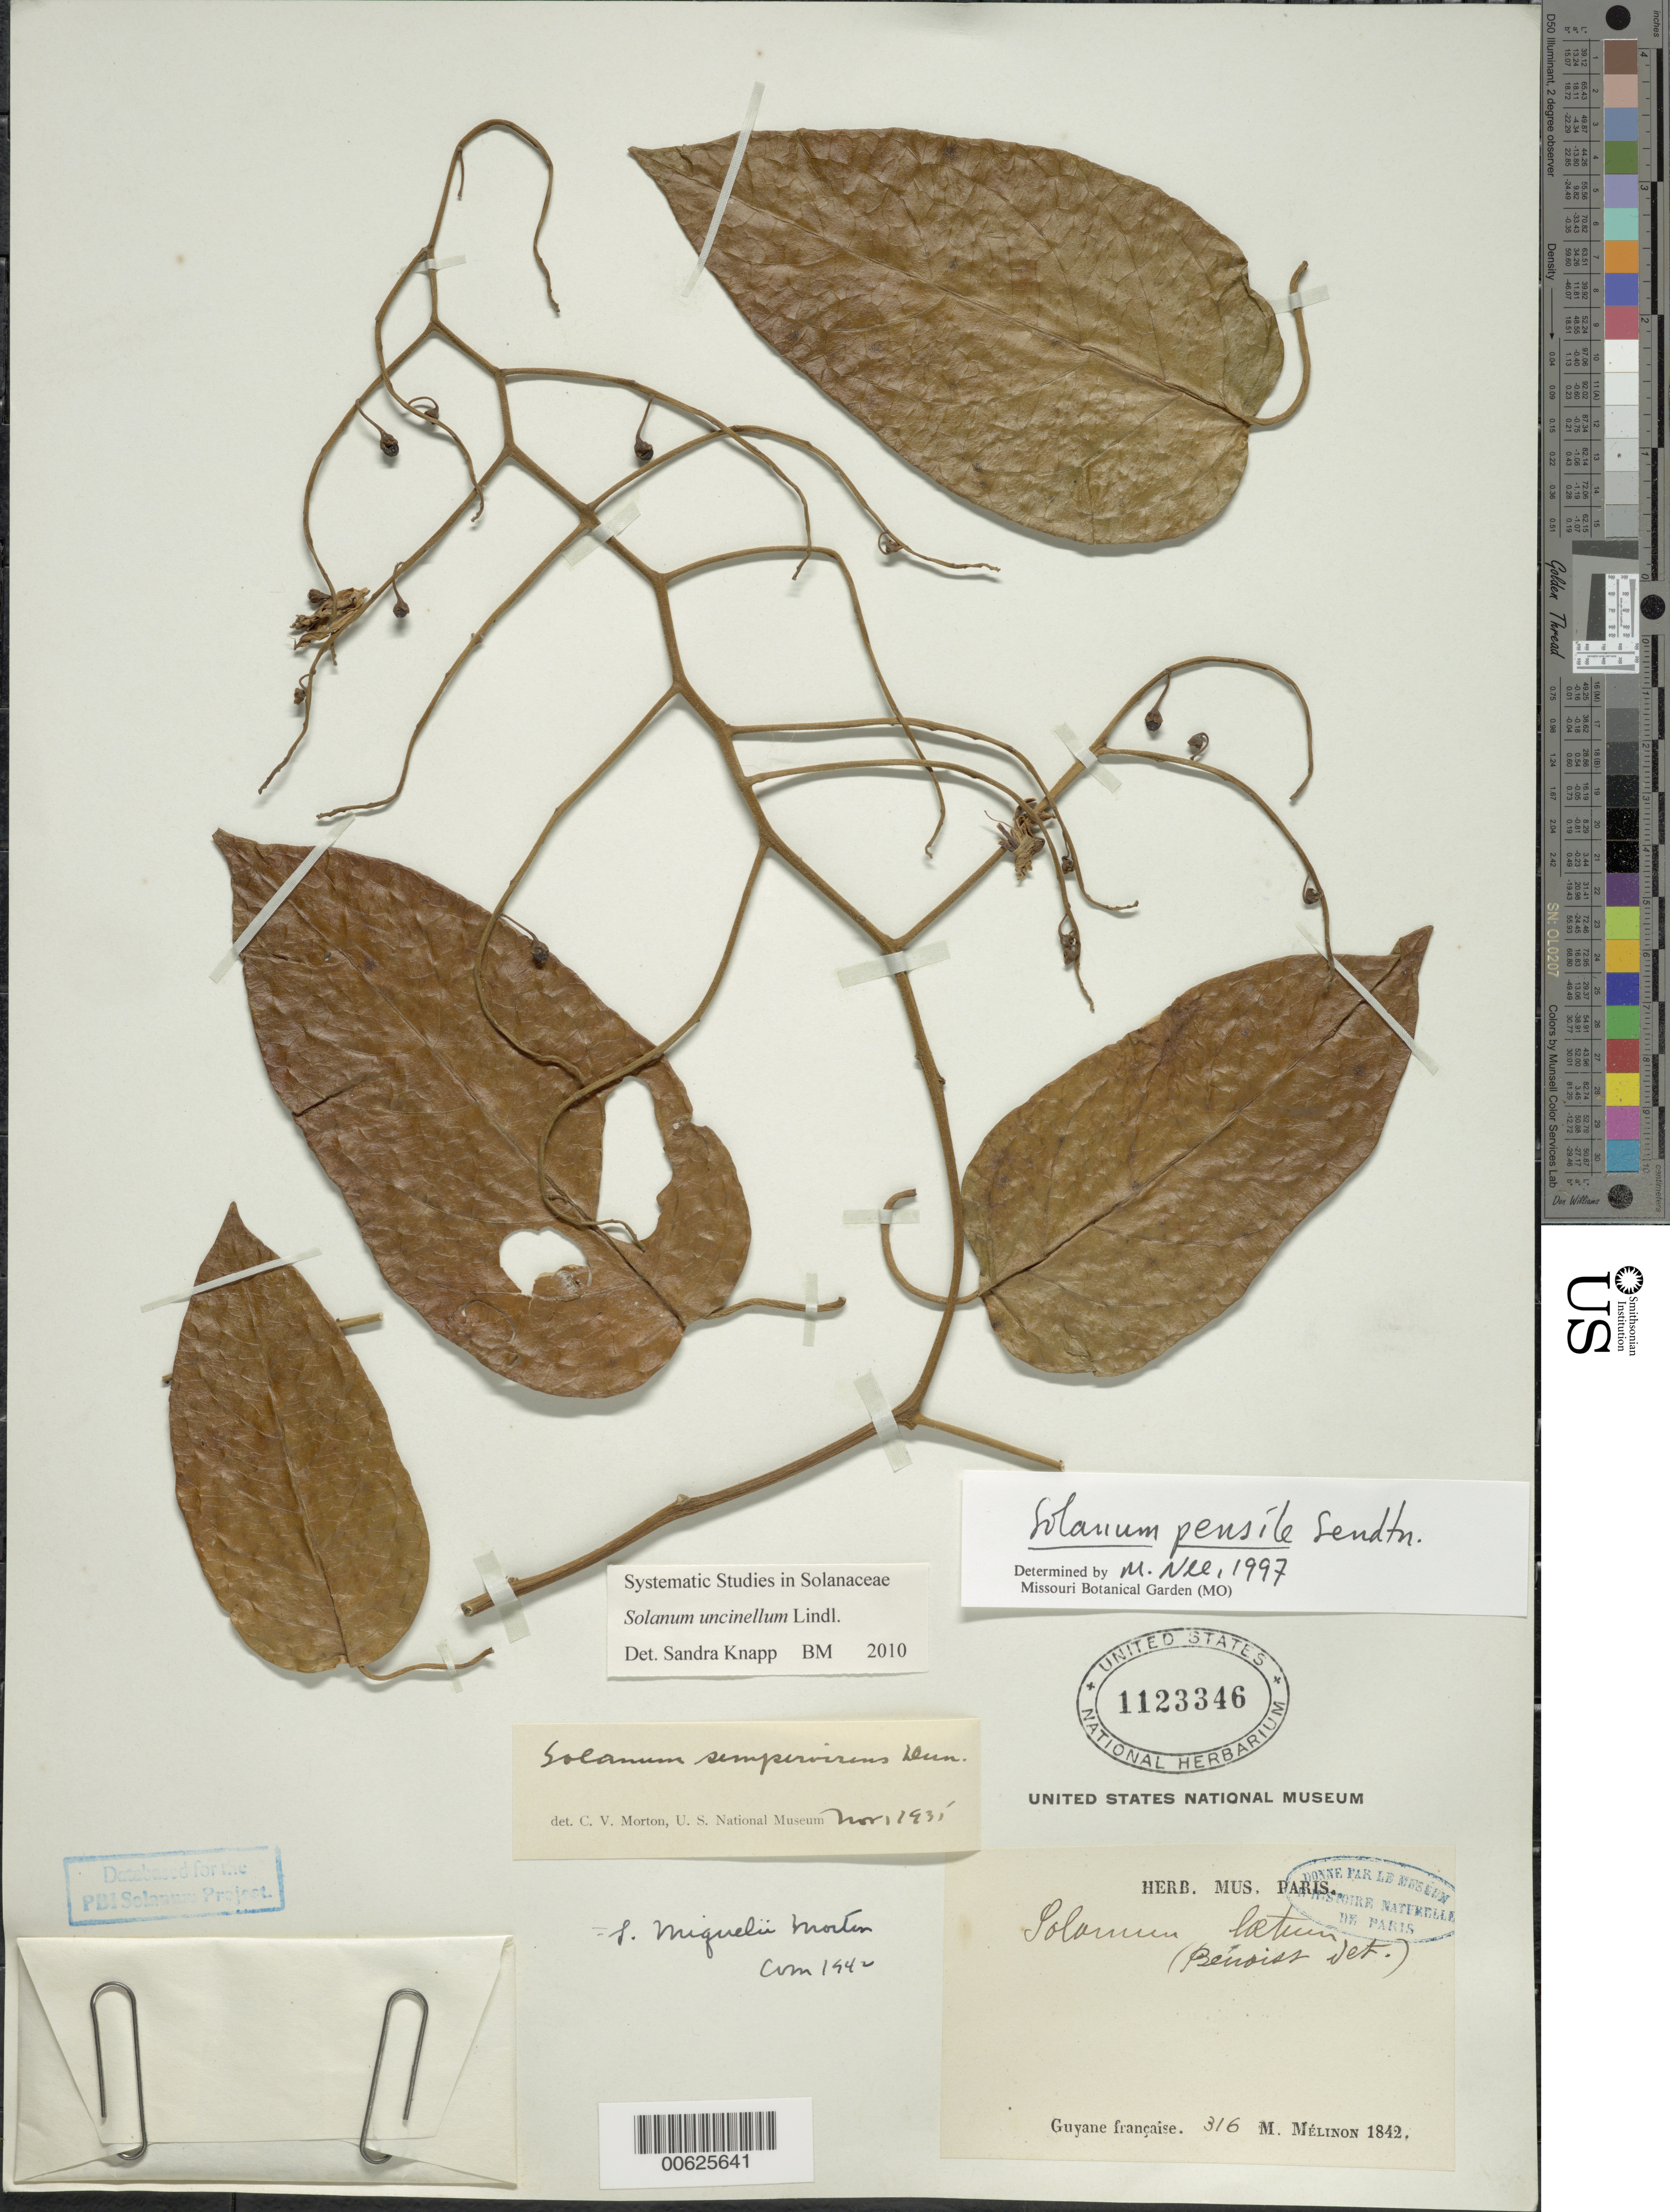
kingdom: Plantae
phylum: Tracheophyta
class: Magnoliopsida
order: Solanales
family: Solanaceae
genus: Solanum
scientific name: Solanum uncinellum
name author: Lindl.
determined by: Knapp, S. D.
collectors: E. Mélinon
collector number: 316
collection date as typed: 1842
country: French Guiana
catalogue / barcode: US 1123346